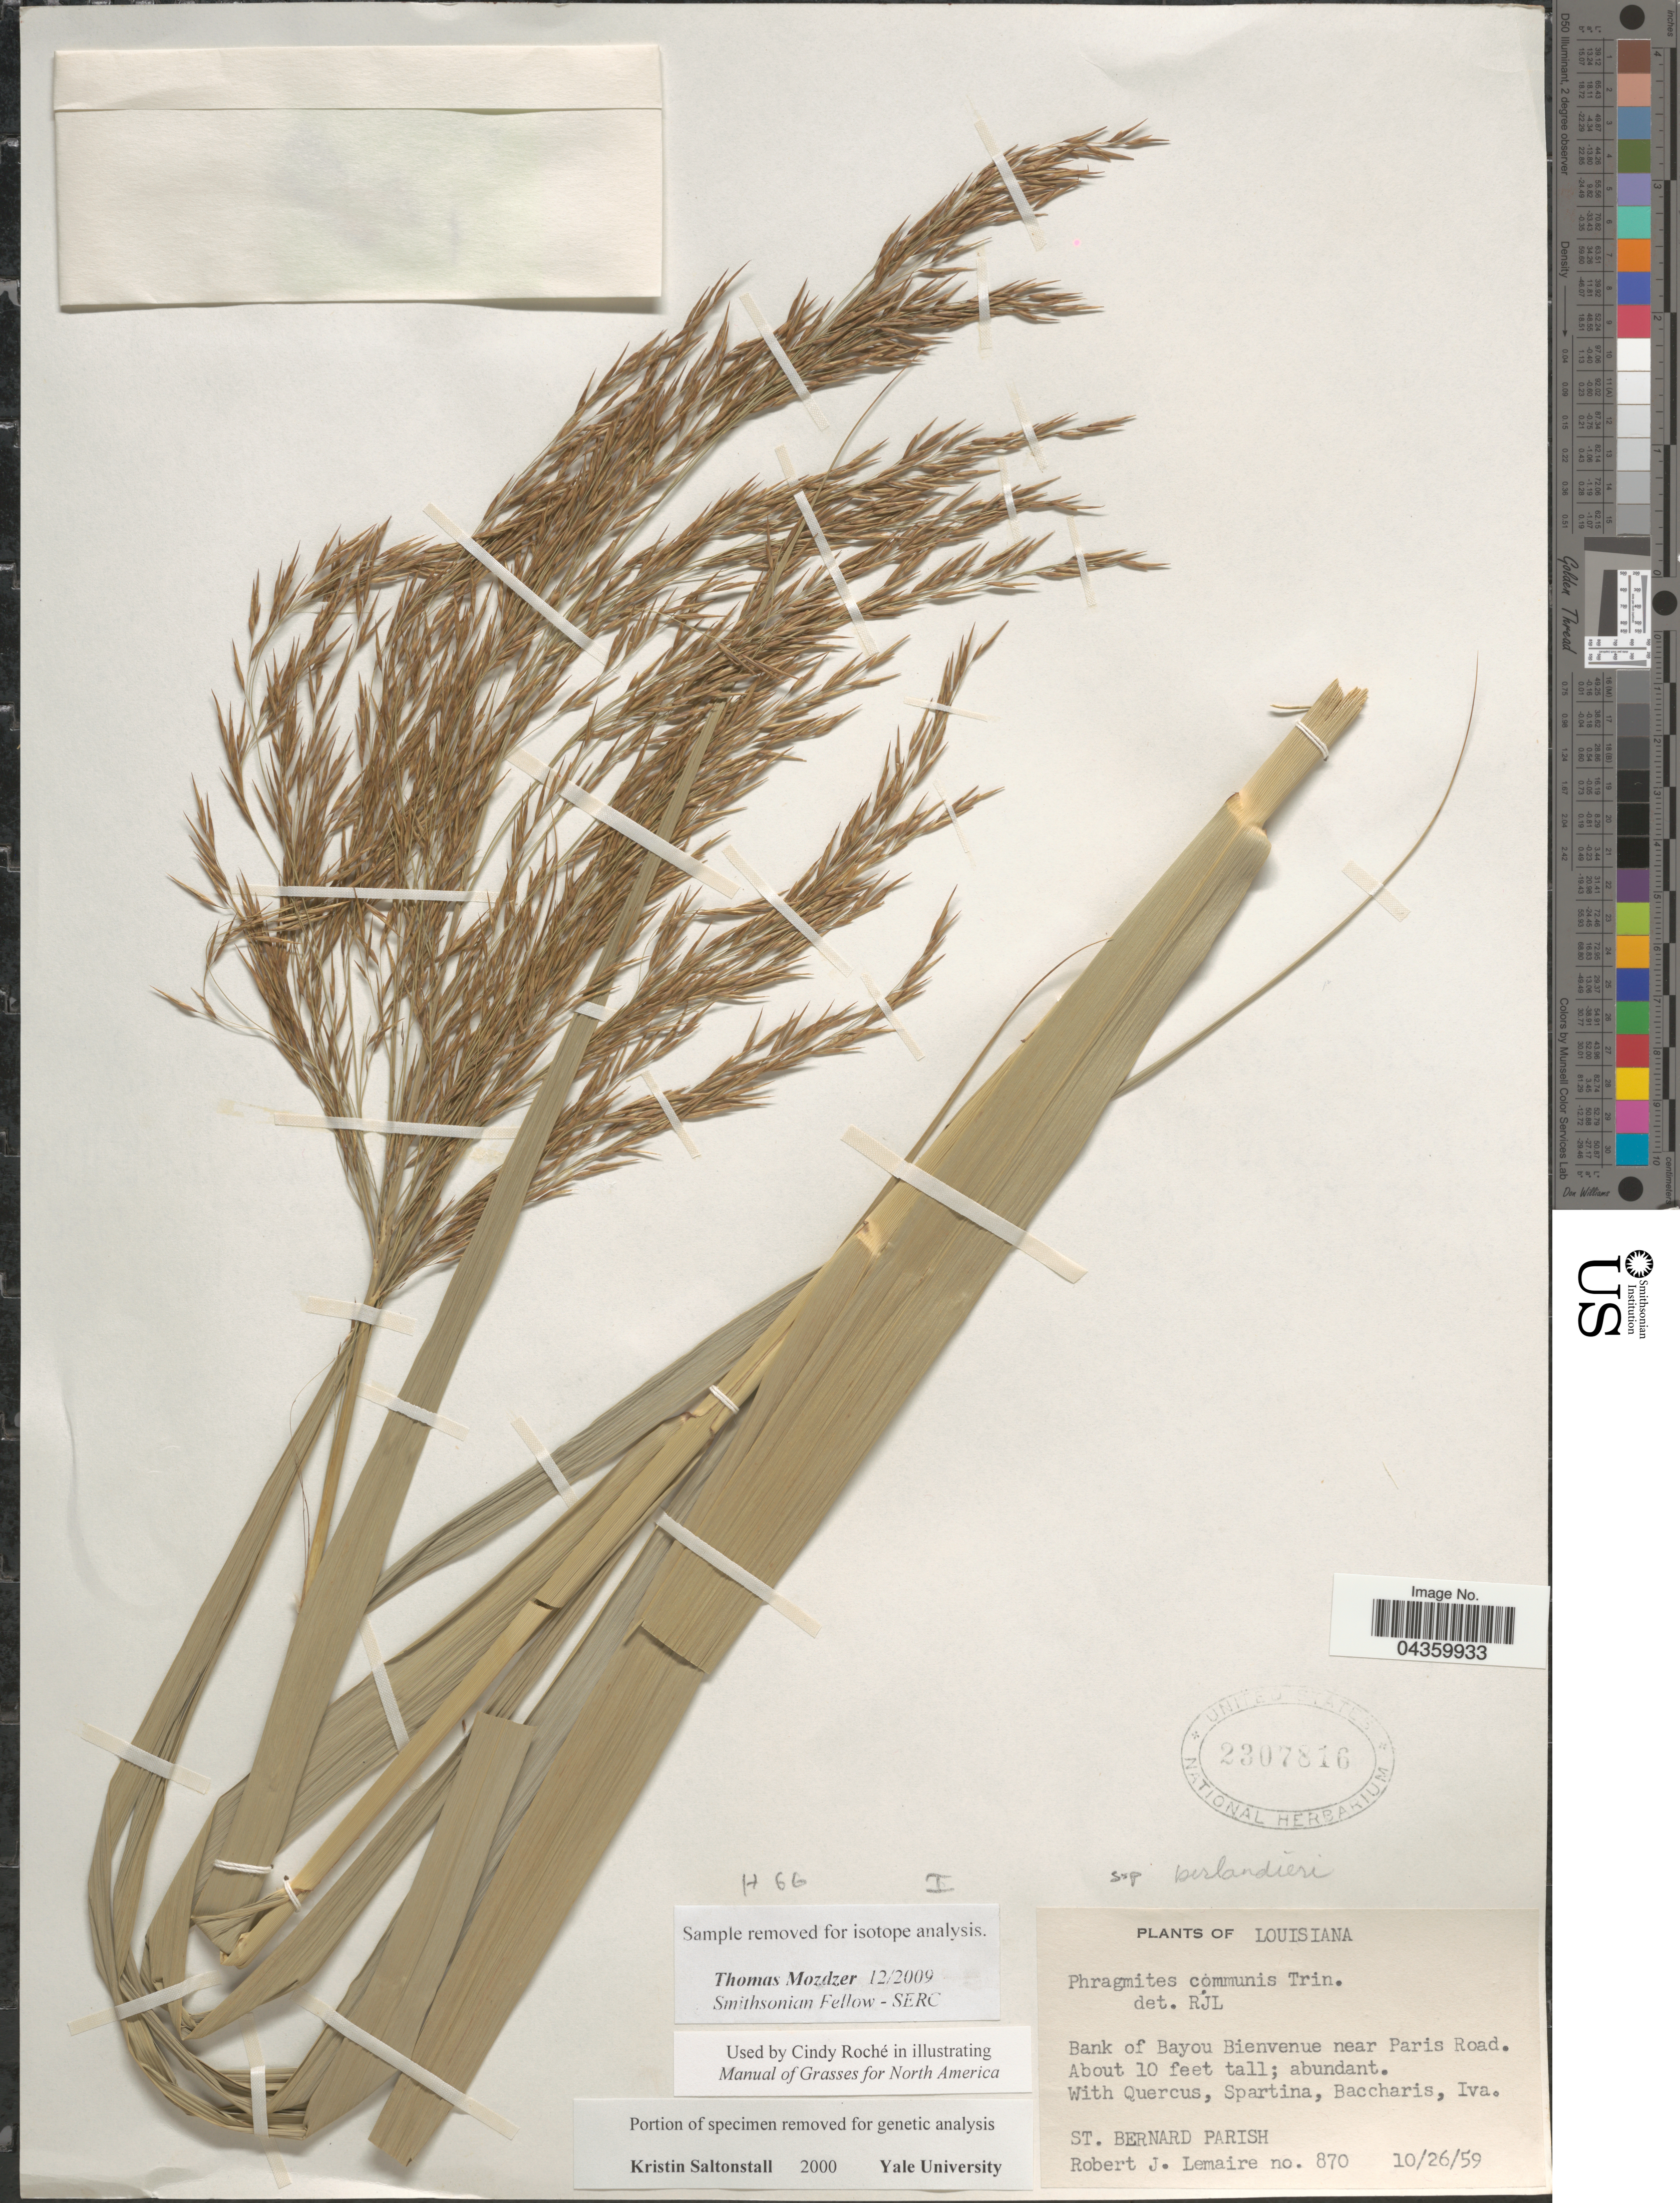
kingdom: Plantae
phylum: Tracheophyta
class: Liliopsida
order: Poales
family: Poaceae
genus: Phragmites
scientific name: Phragmites australis subsp. berlandieri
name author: (E. Fourn.) Saltonstall & Hauber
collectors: R. J. Lemaire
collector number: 870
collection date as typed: Transcribed d/m/y: 26/10/59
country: United States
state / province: Louisiana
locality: Bank of Bayou Bienvenue near Paris Road. St. Bernard Parish.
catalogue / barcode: US 2307816